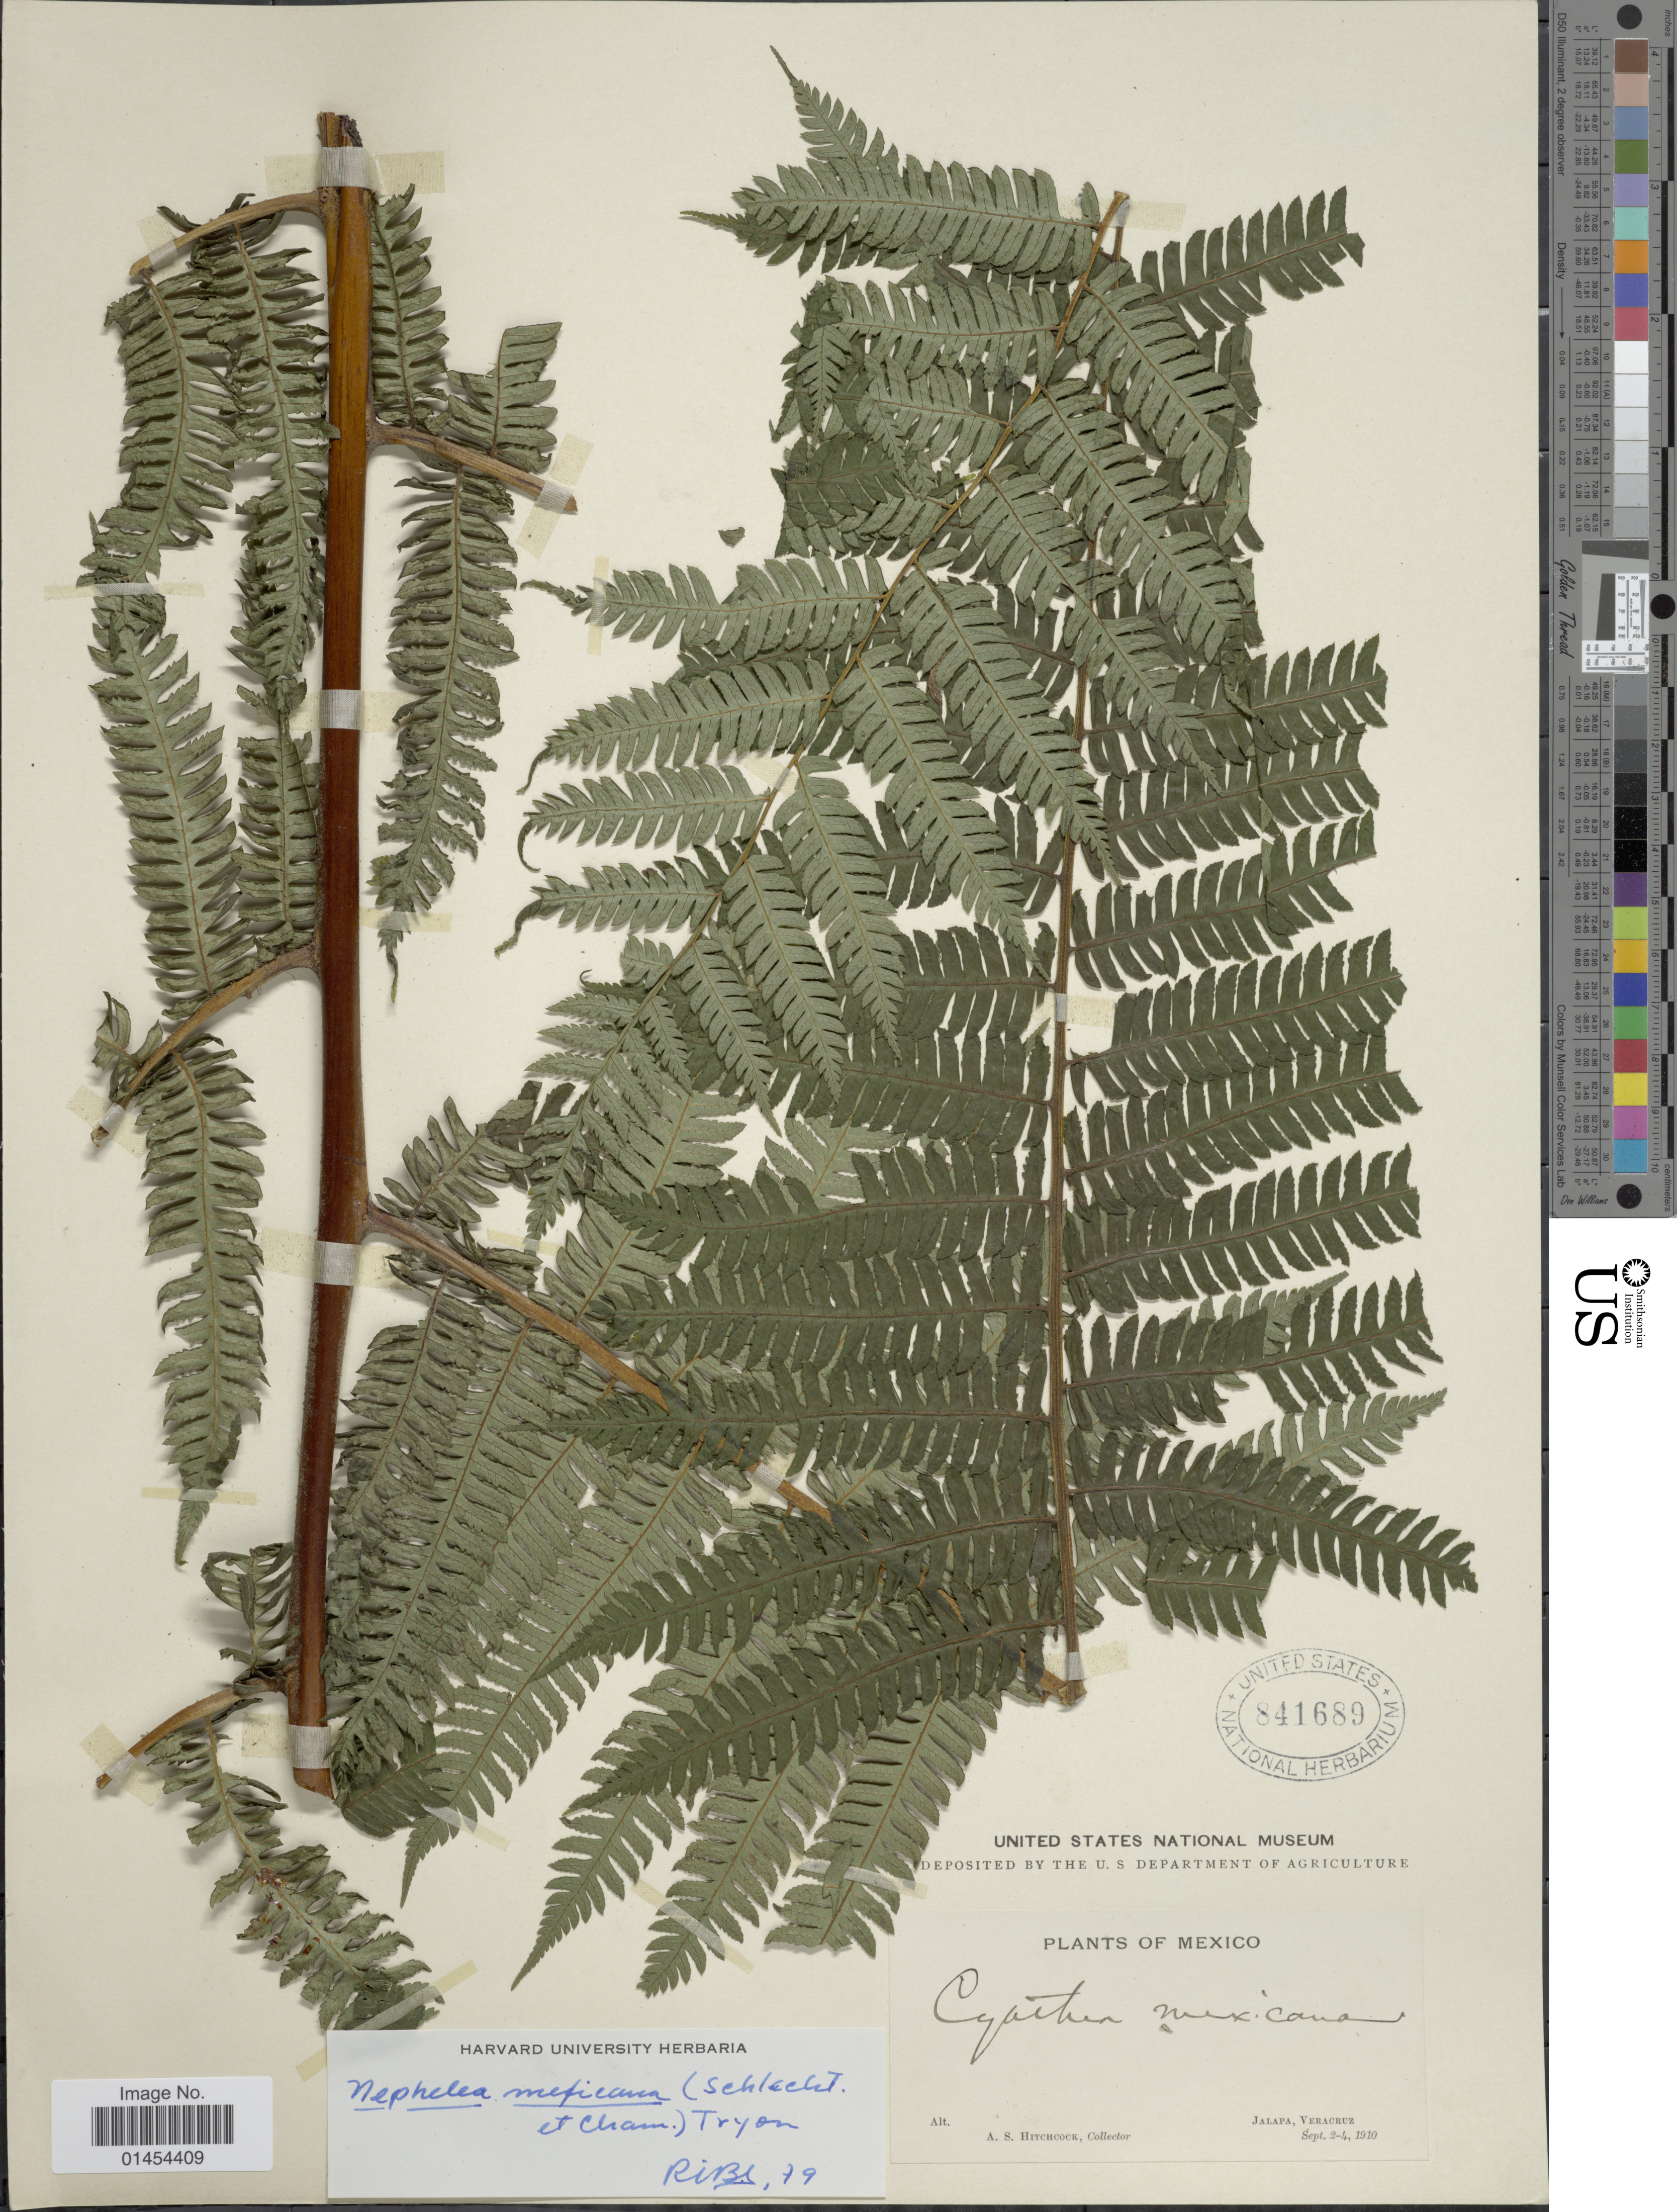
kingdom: Plantae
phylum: Tracheophyta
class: Polypodiopsida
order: Cyatheales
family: Cyatheaceae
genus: Alsophila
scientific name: Alsophila firma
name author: (Baker) D.S. Conant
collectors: A. S. Hitchcock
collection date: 1910-09-02/1910-09-04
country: Mexico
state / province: Veracruz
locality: Jalapa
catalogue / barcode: US 841689